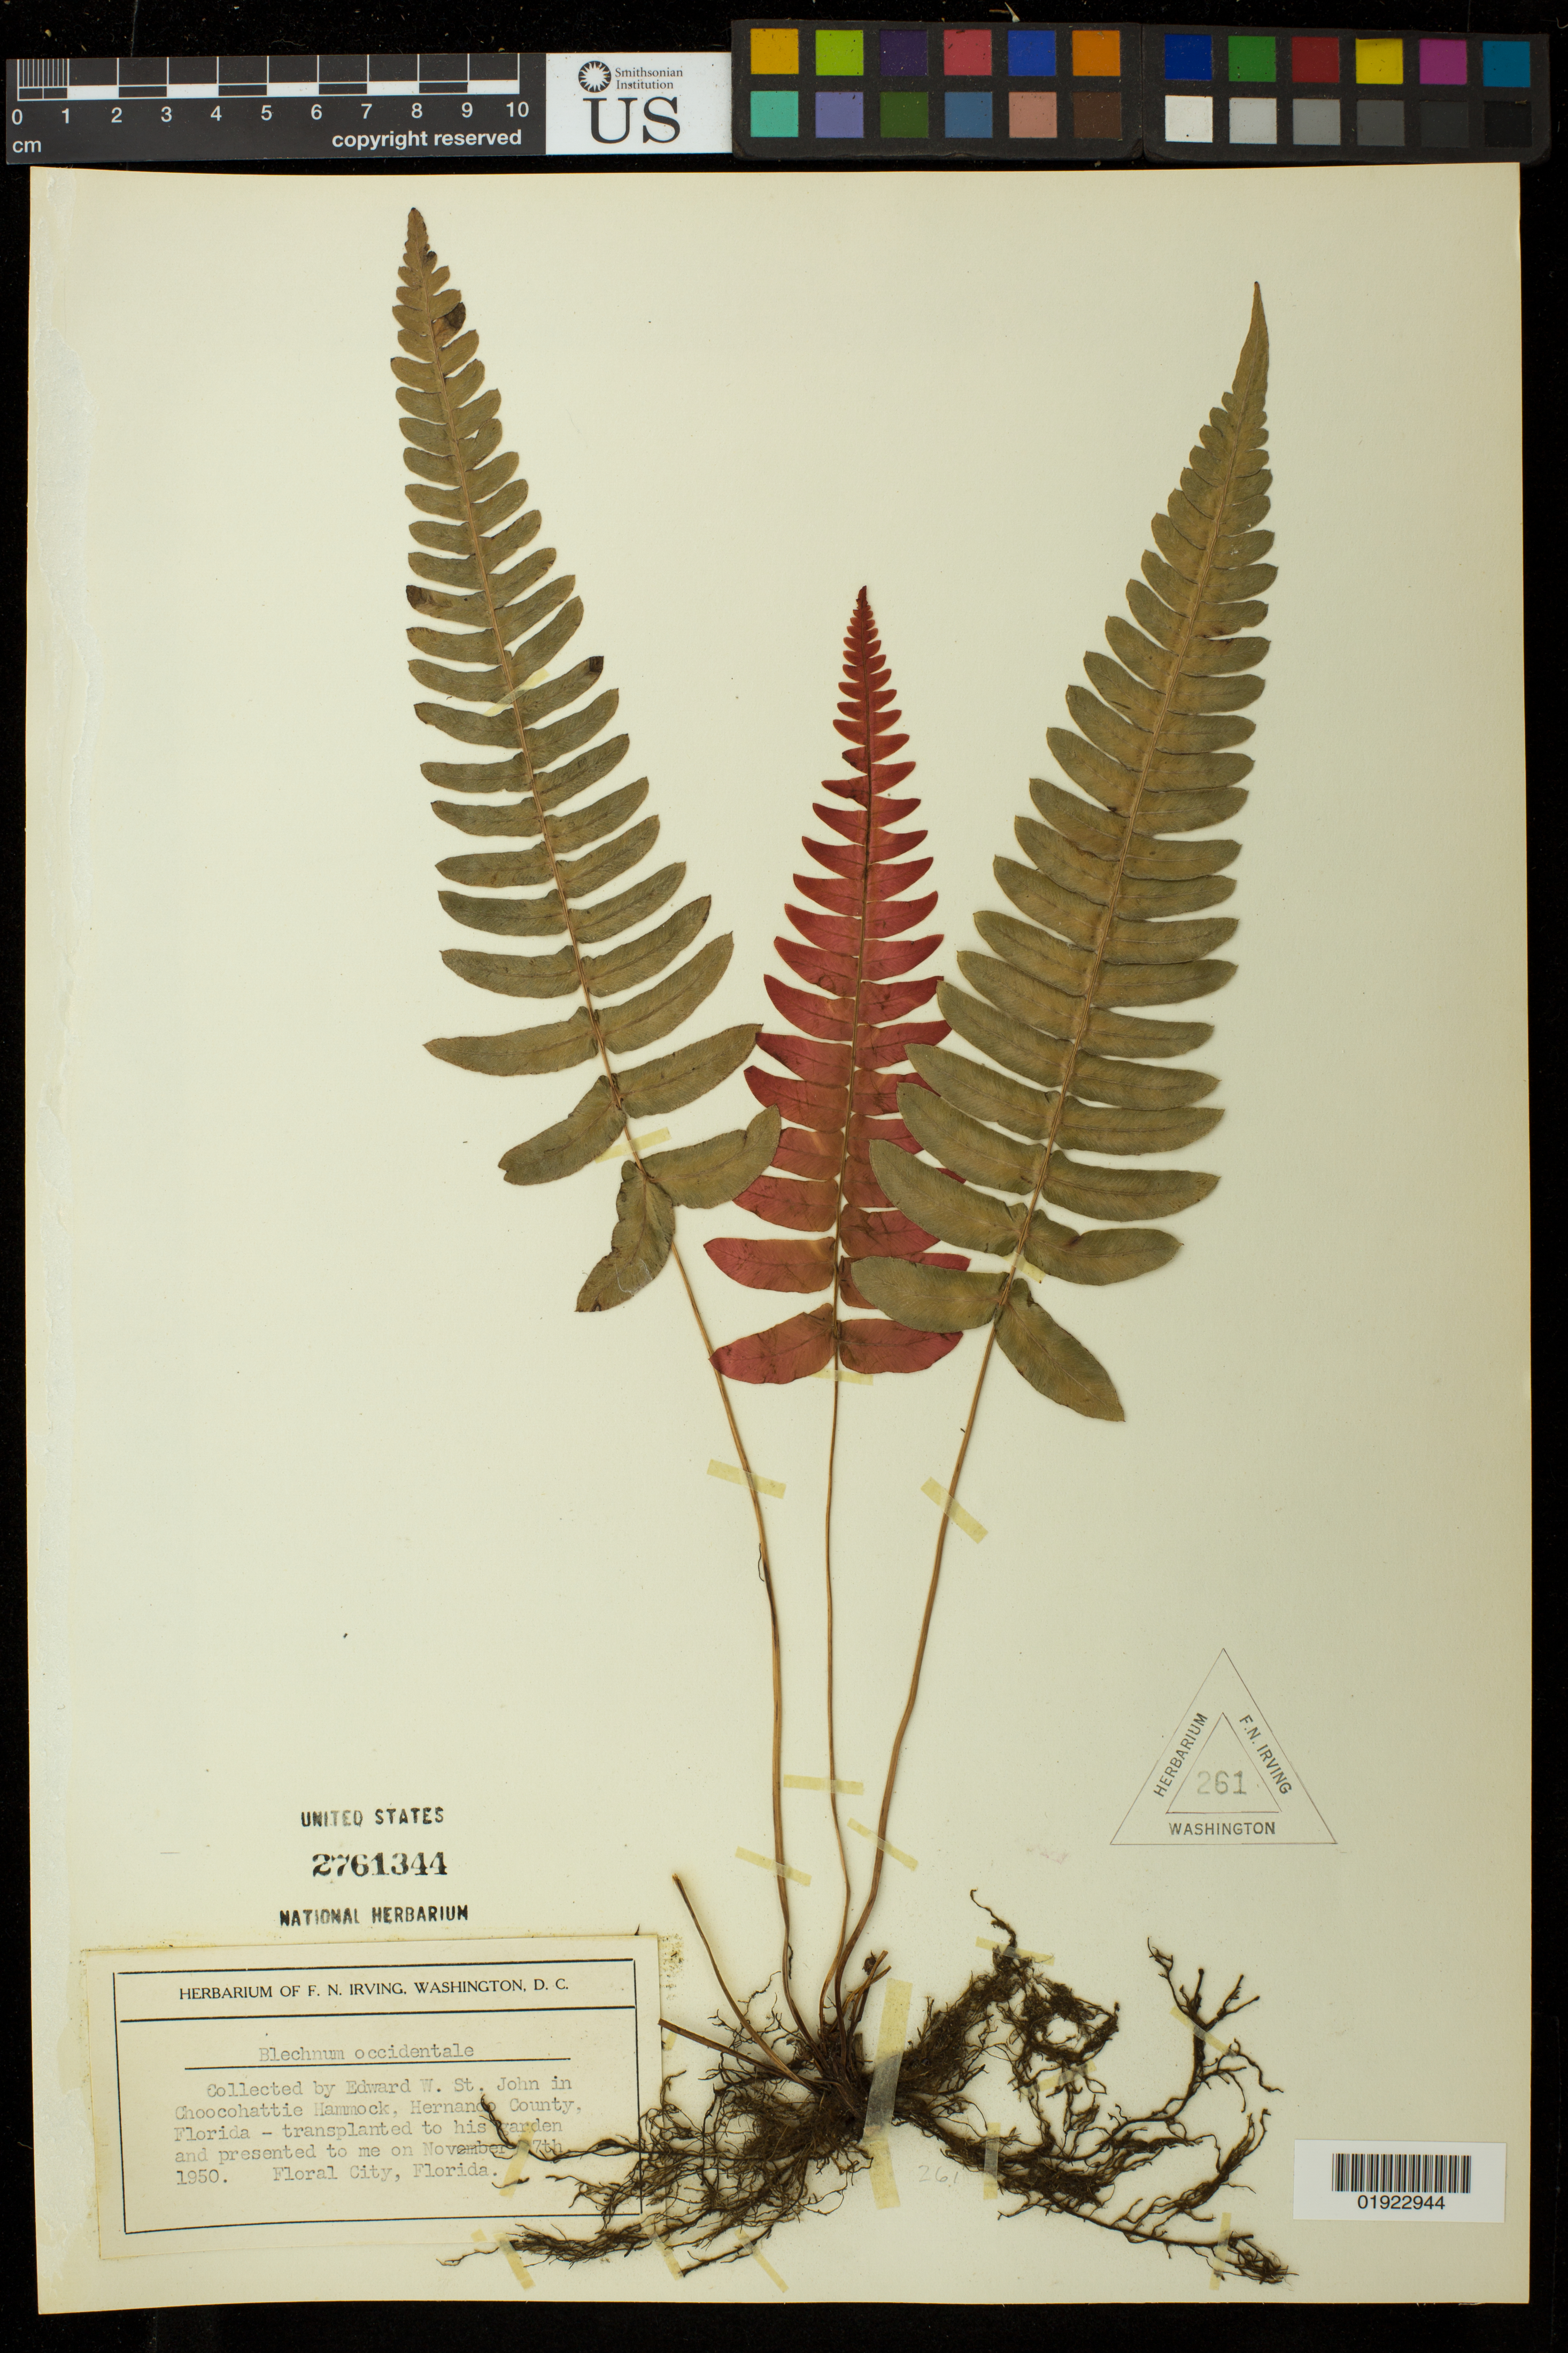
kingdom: Plantae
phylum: Tracheophyta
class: Polypodiopsida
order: Polypodiales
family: Blechnaceae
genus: Blechnum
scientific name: Blechnum glandulosum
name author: Link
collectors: E. St. John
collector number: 261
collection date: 1950-11-17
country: United States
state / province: Florida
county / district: Hernando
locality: Choocohattie Hammock.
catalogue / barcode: US 2761344